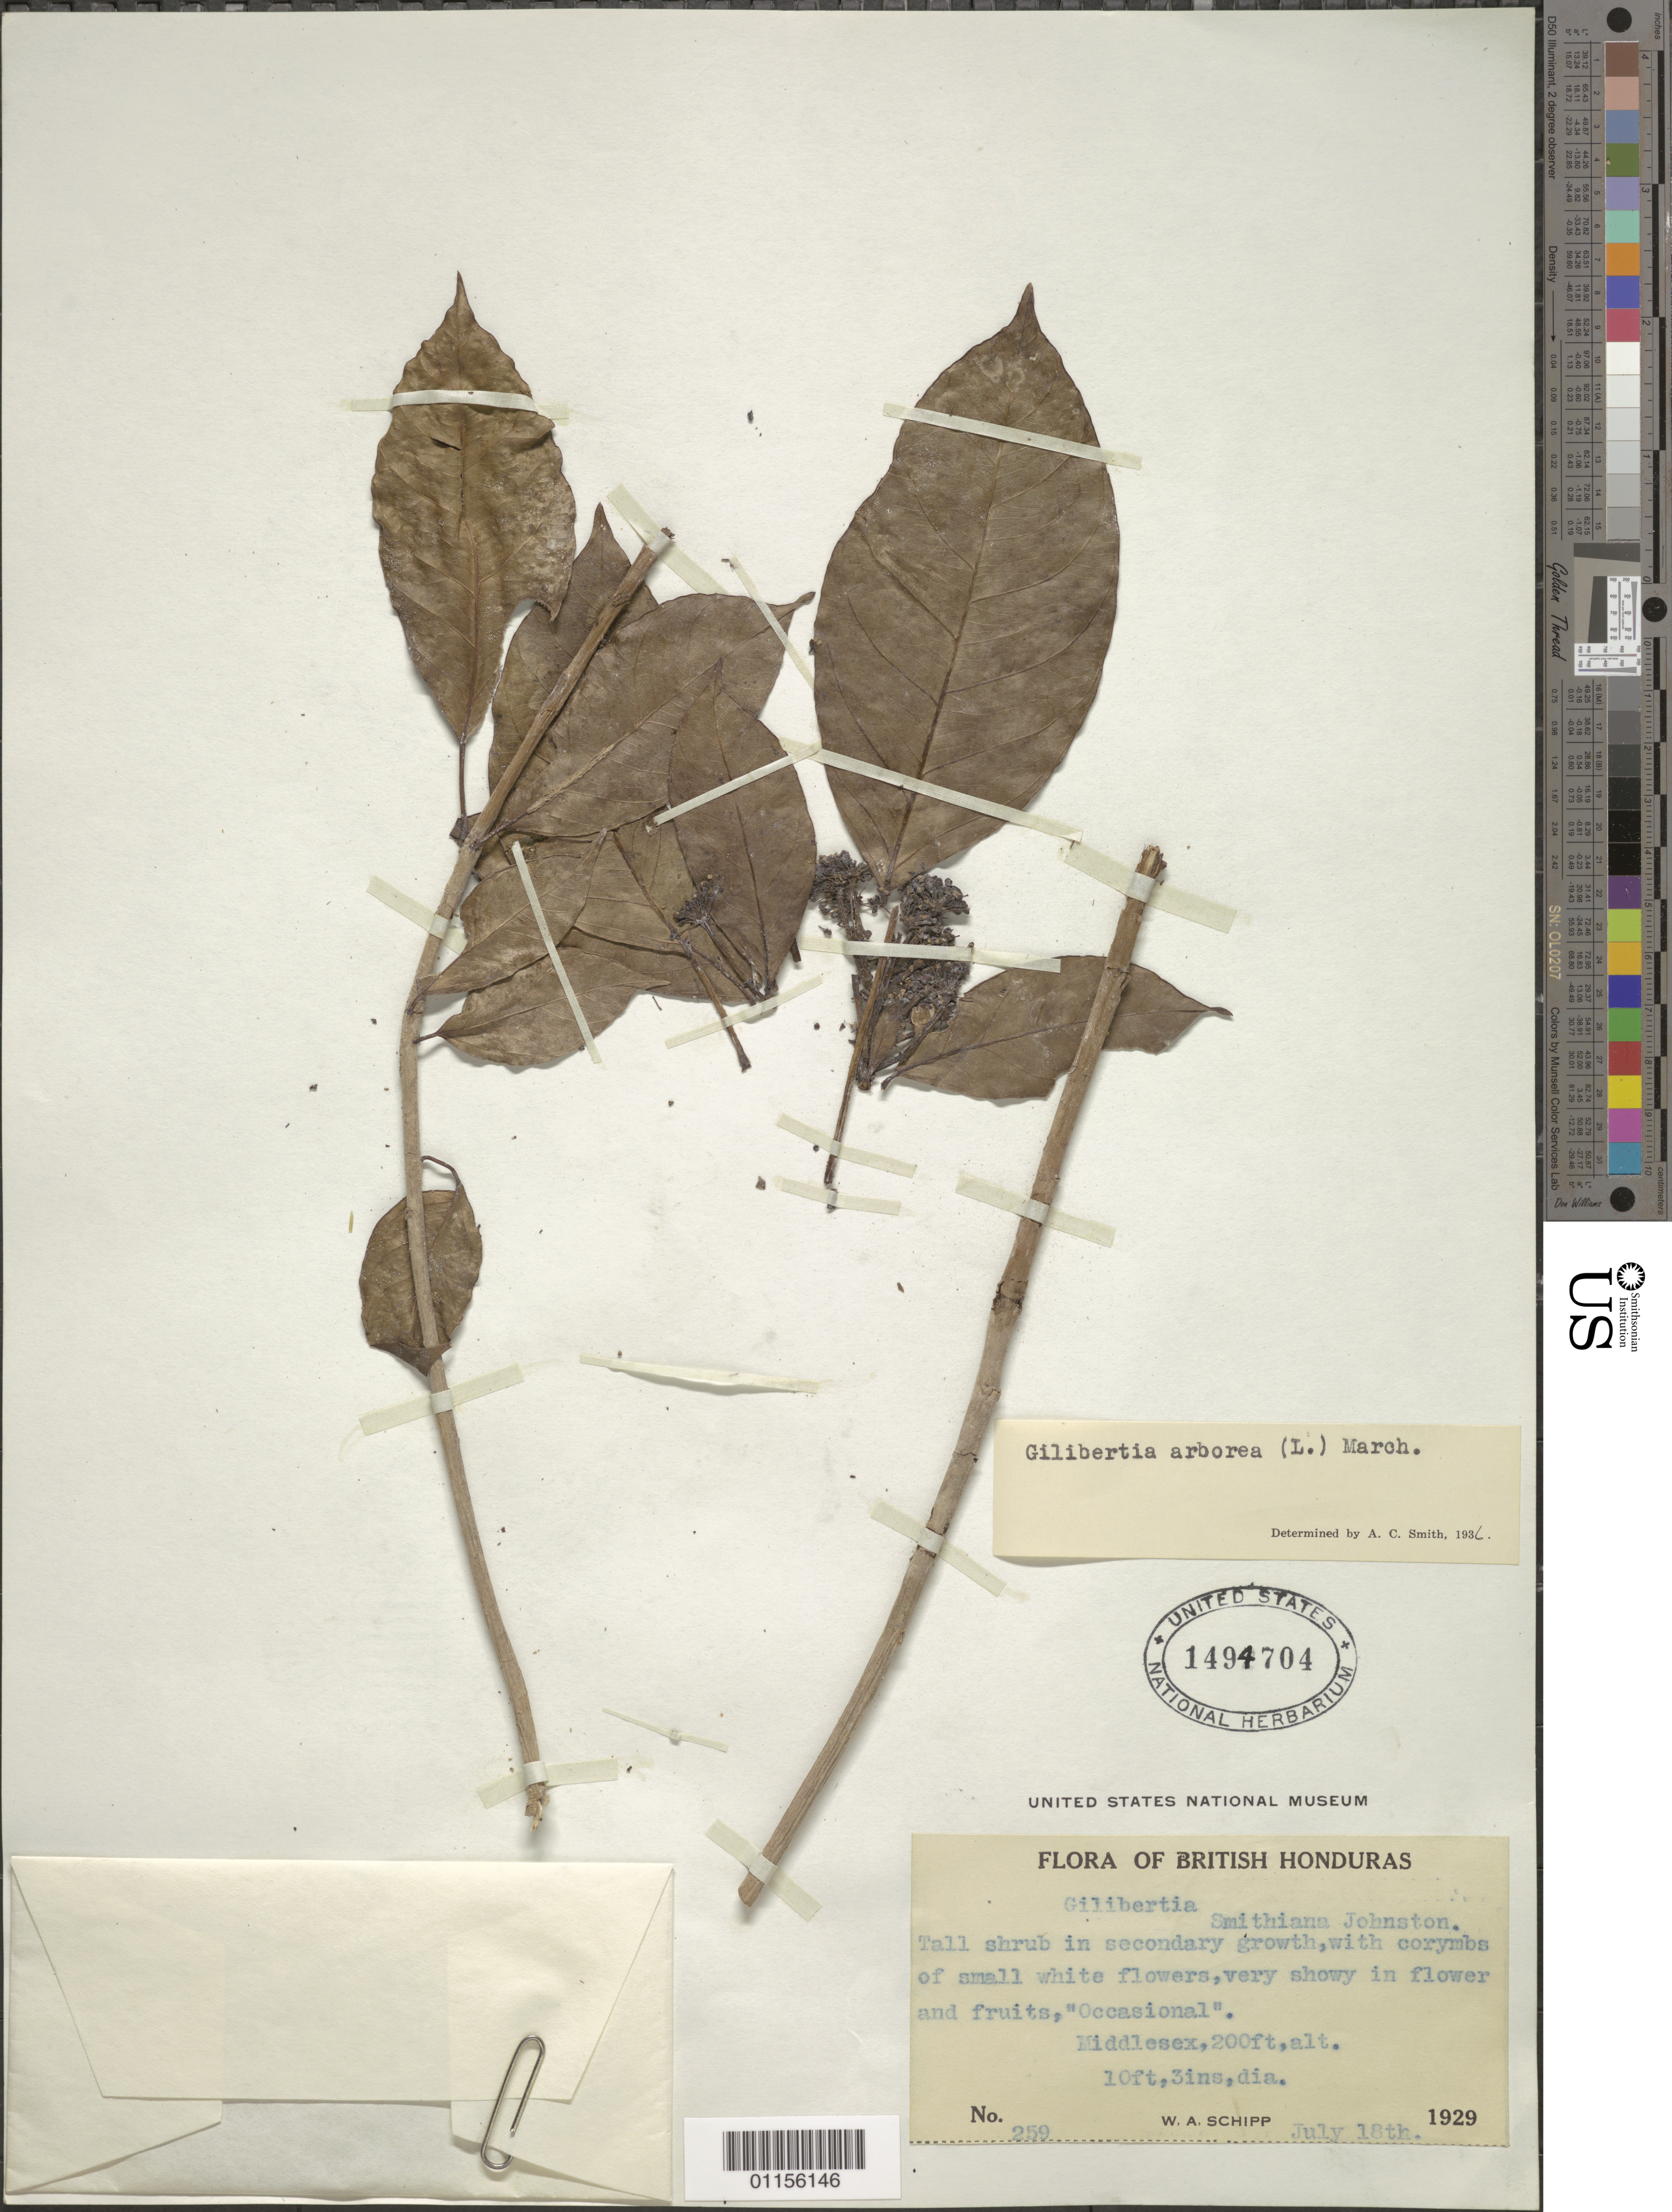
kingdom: Plantae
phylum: Tracheophyta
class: Magnoliopsida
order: Apiales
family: Araliaceae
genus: Dendropanax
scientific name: Dendropanax arboreus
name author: (L.) Decne. & Planch.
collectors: W. Schipp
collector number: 259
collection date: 1929-07-18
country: Belize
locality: Middlesex.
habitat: Tall shrub in secondary growth.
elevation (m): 61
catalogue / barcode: US 1494704